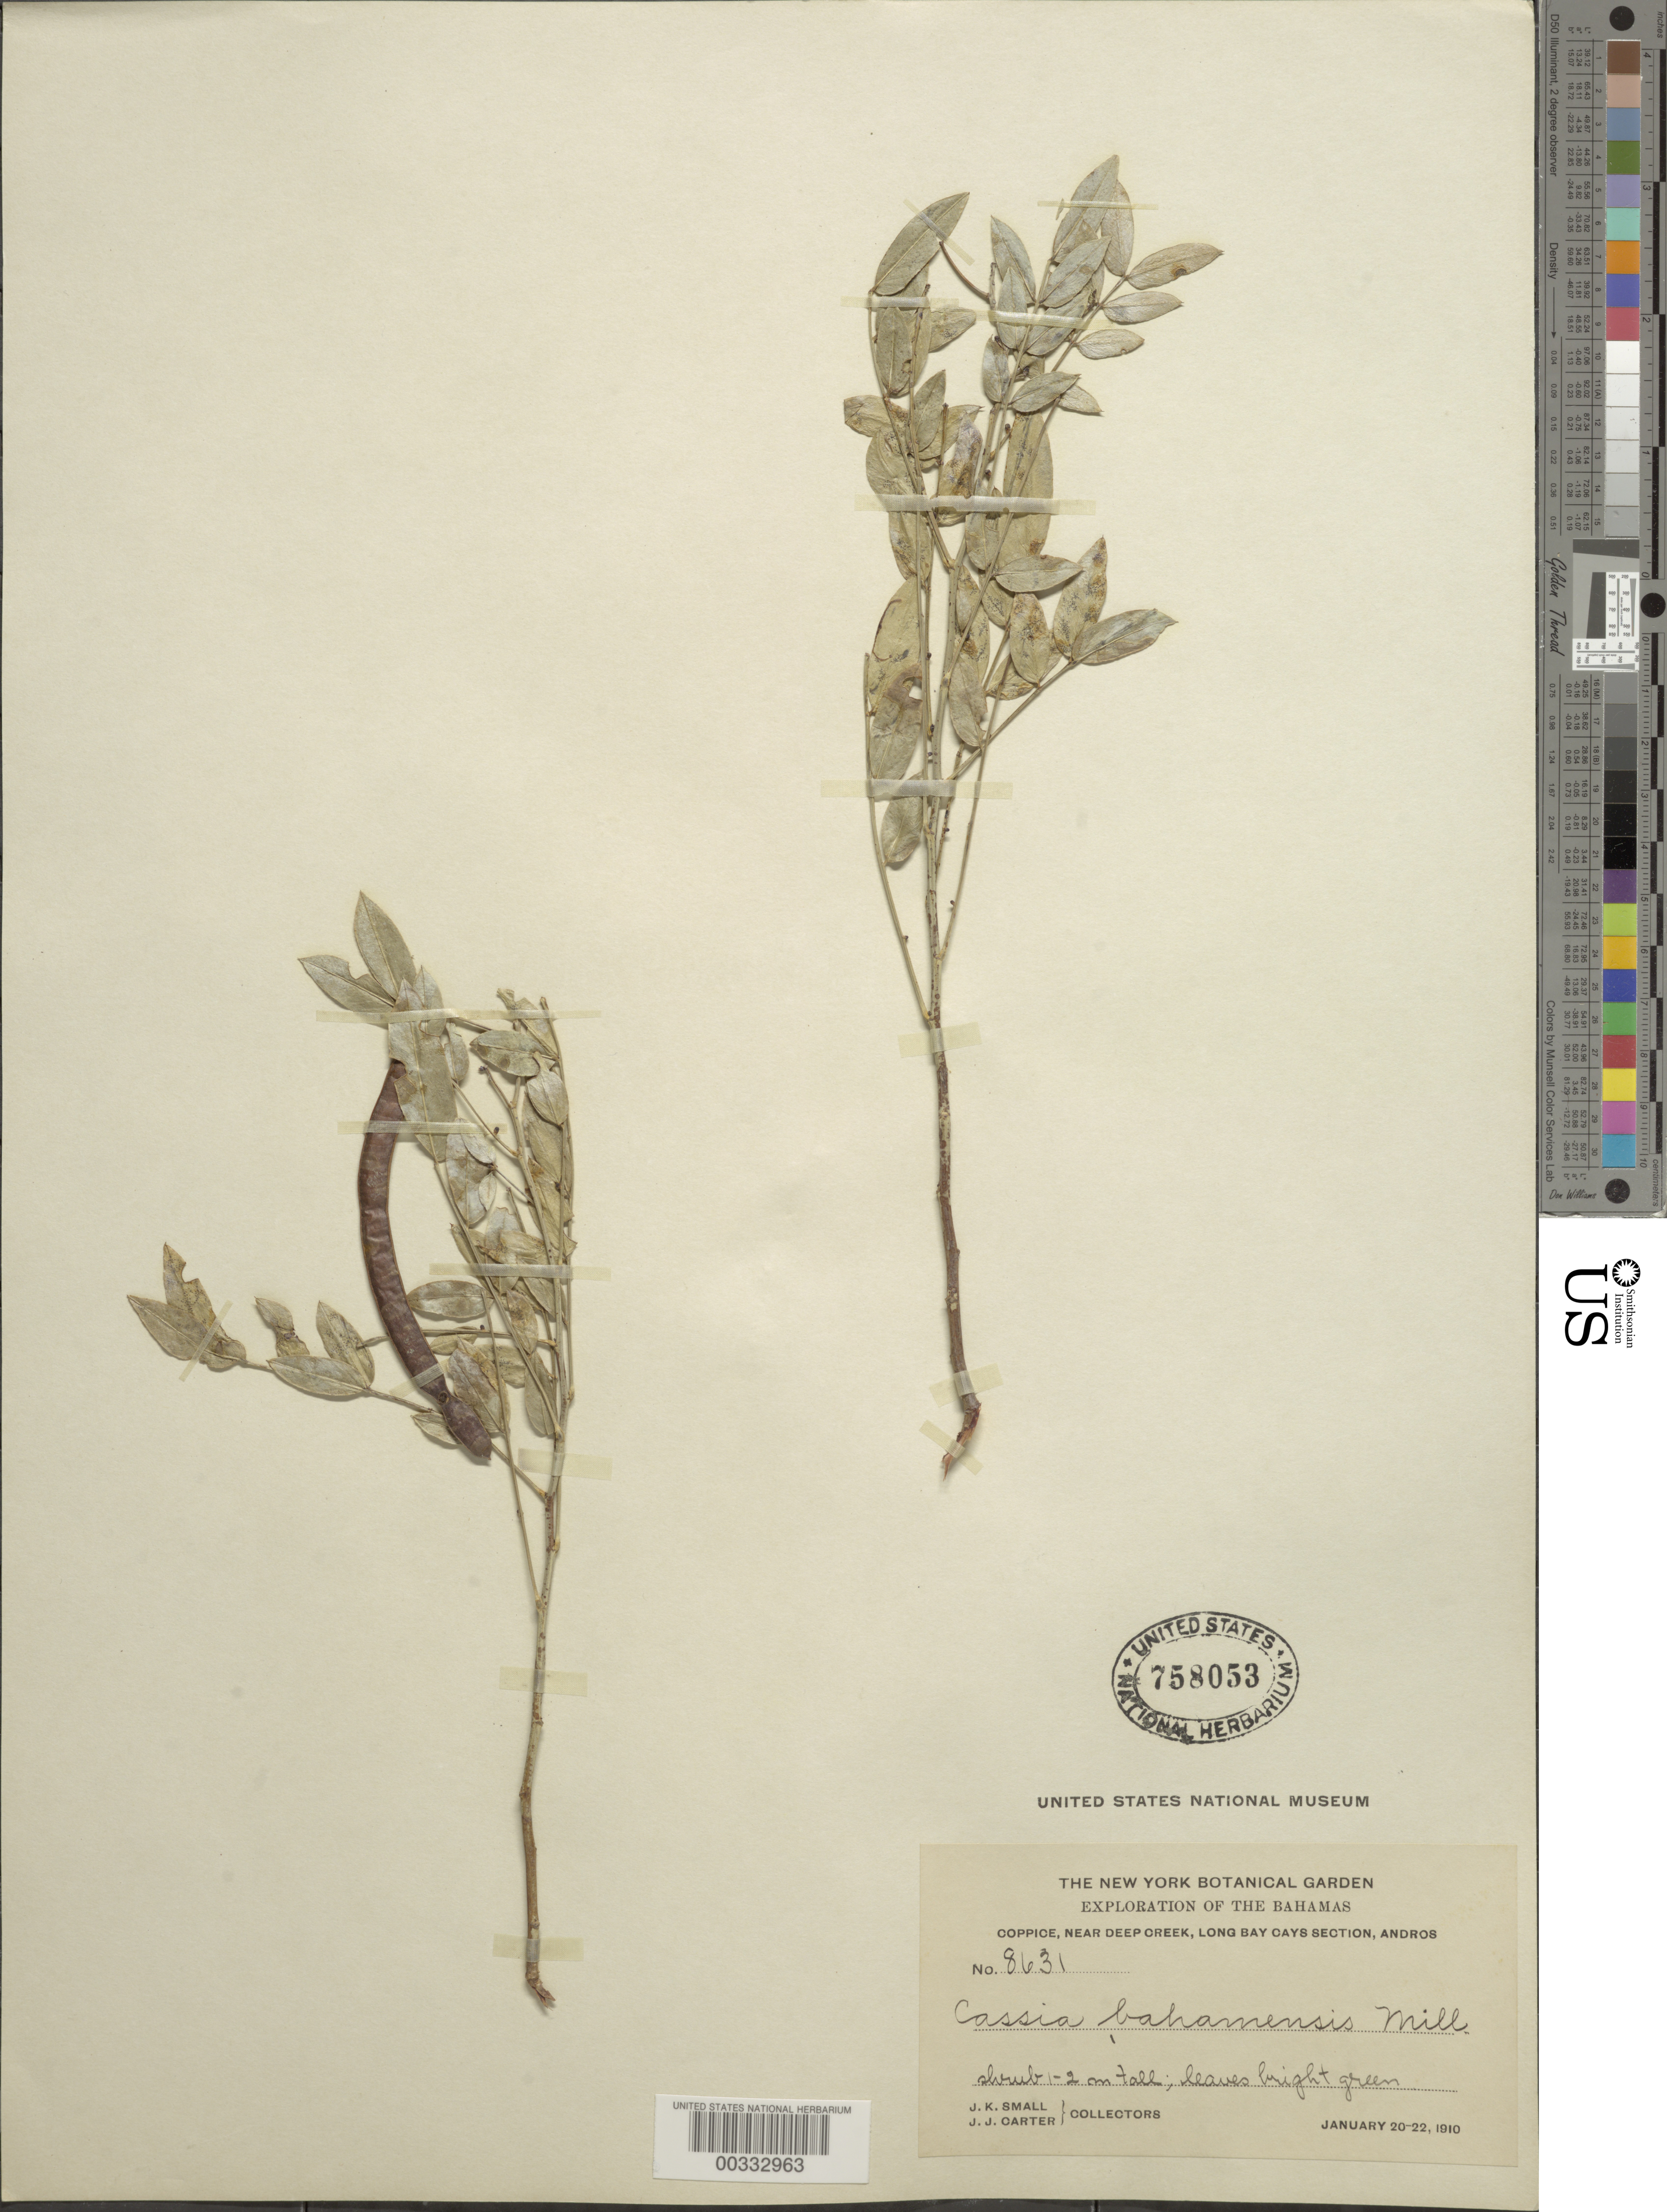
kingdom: Plantae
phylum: Tracheophyta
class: Magnoliopsida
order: Fabales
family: Fabaceae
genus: Senna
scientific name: Senna ligustrina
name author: (L.) H.S. Irwin & Barneby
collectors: J. K. Small & J. J. Carter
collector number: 8631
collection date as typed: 20 Jan 1910 to 22 Jan 1910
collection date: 1910-01-20/1910-01-22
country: Bahamas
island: Andros Island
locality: Coppice, near deep creek, long bay cays secion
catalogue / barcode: US 758053